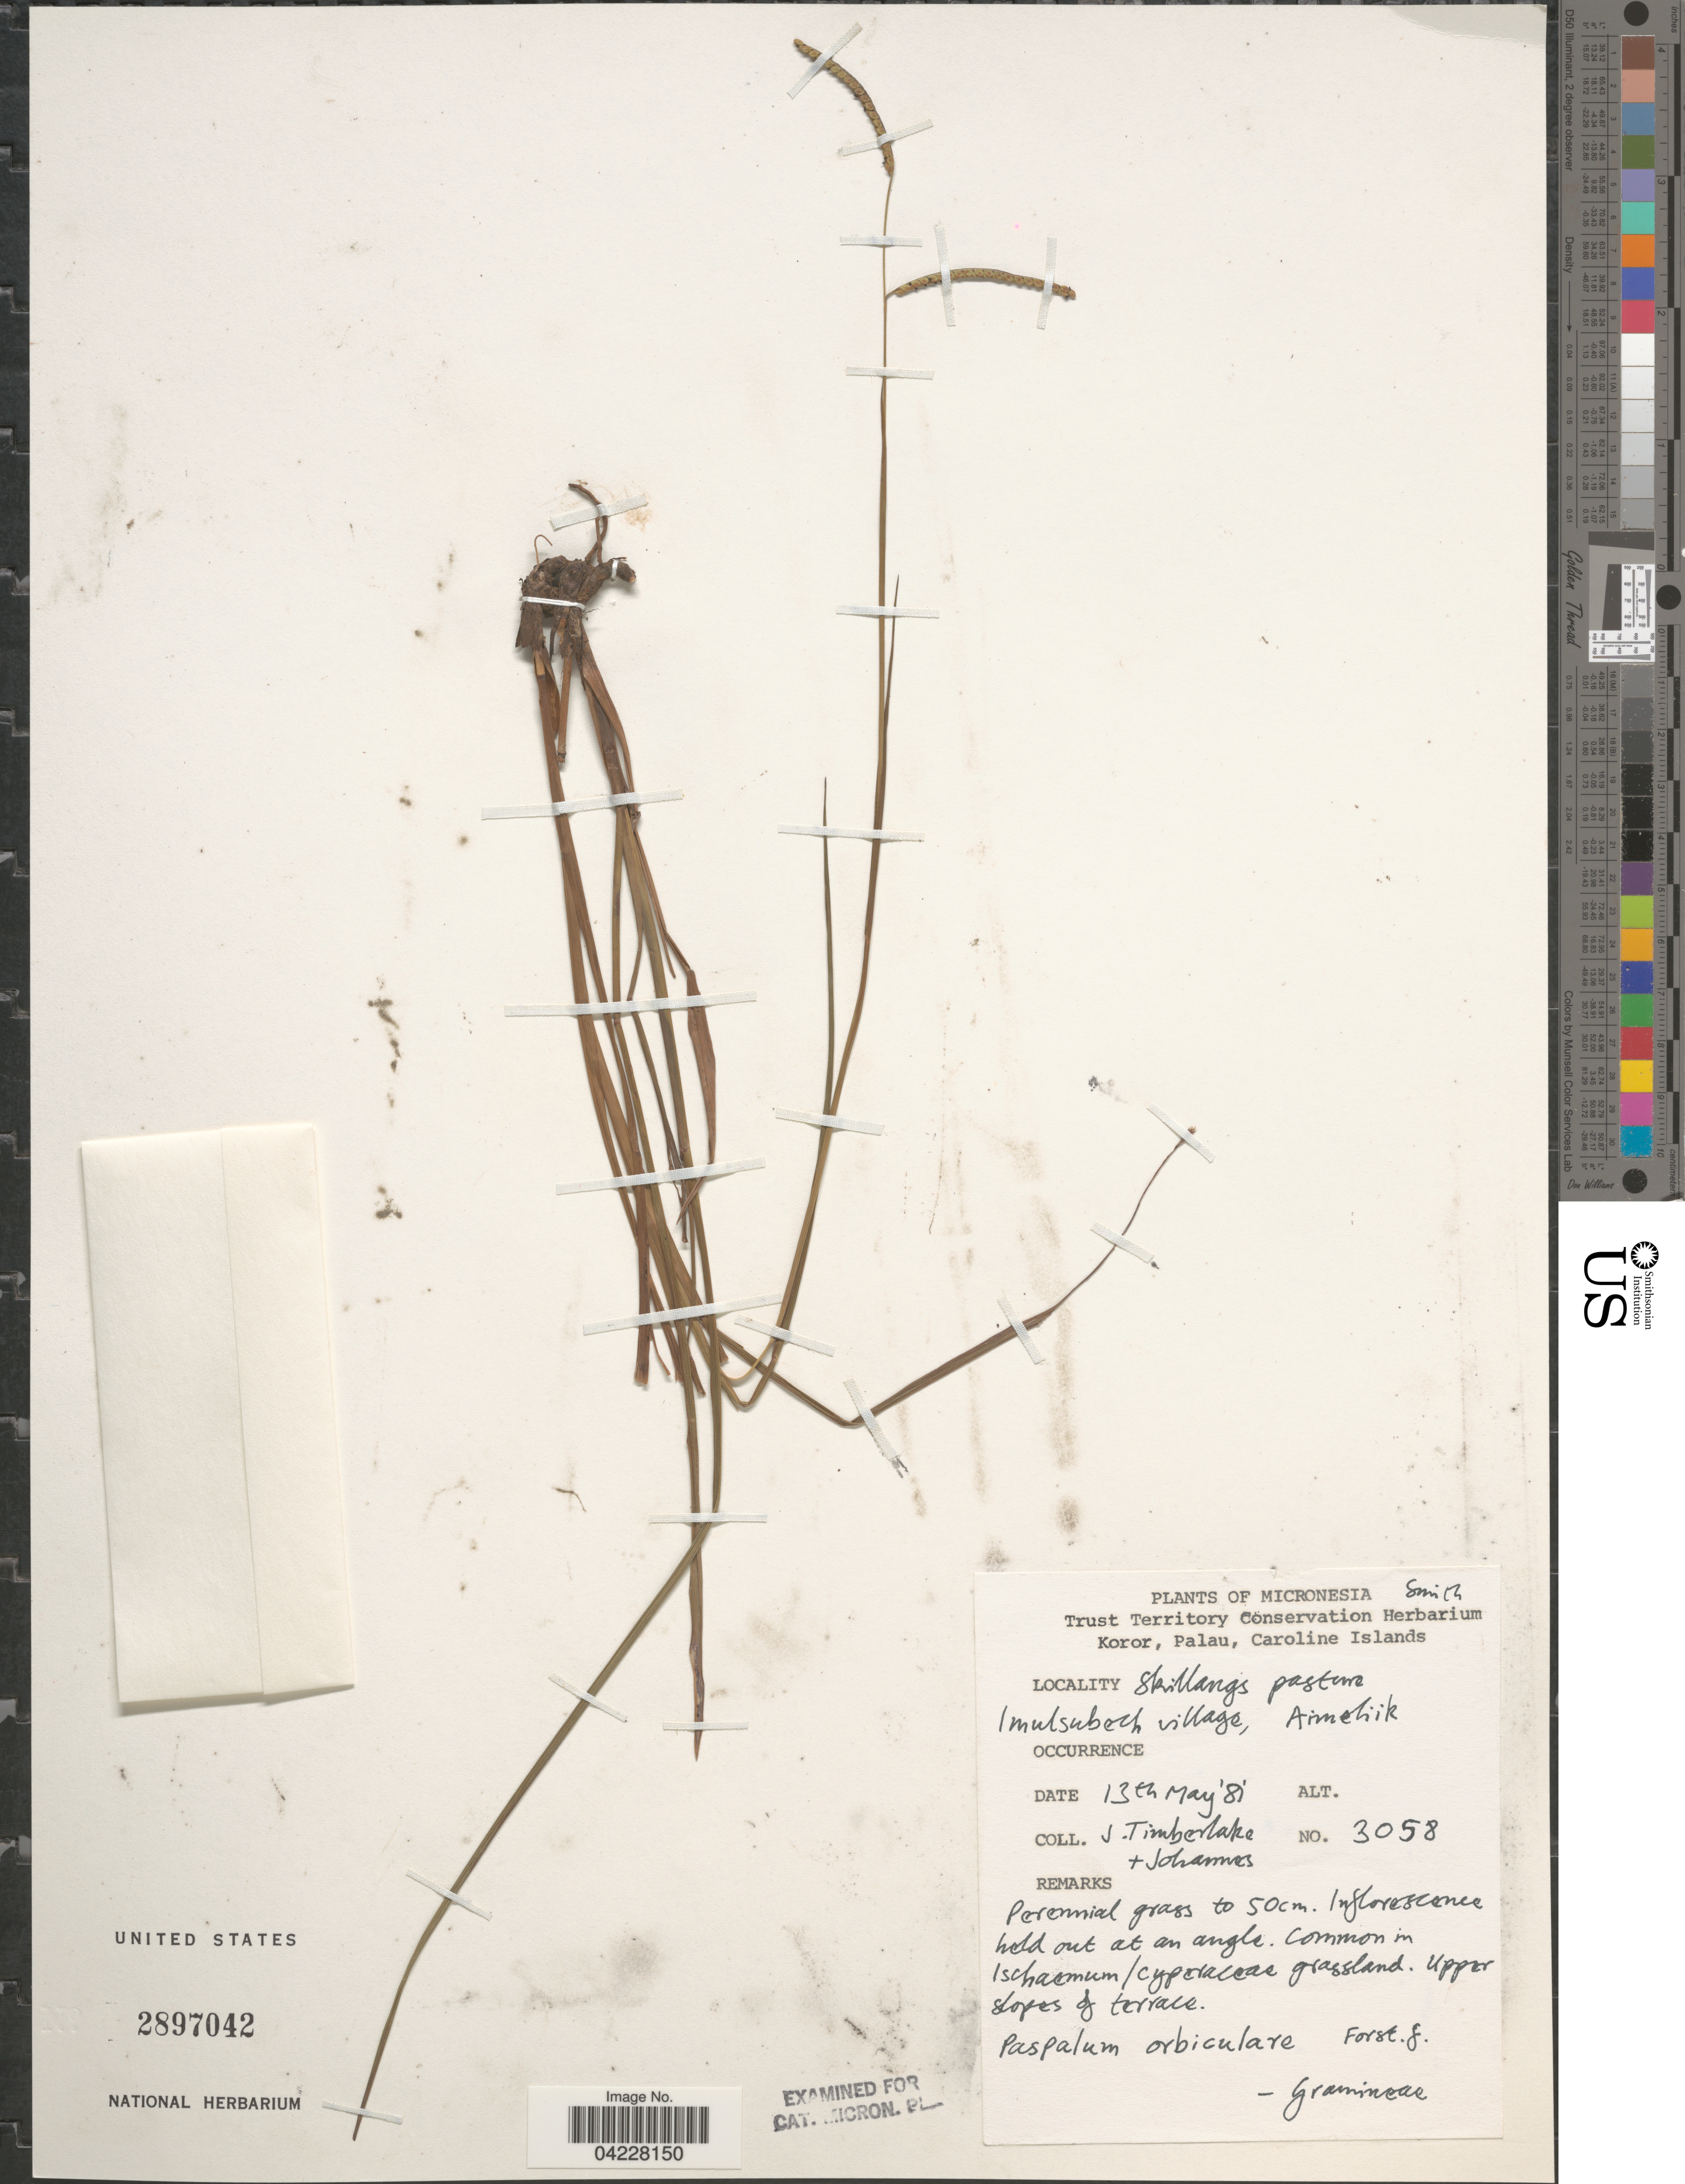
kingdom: Plantae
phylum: Tracheophyta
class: Liliopsida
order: Poales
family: Poaceae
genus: Paspalum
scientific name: Paspalum orbiculare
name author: G. Forst.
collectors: J. Timberlake & -. Johannes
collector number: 3058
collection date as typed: Transcribed d/m/y: 13/5/81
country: Palau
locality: Skillangs pasture Imulsubech village, Aimeliik.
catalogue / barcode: US 2897042